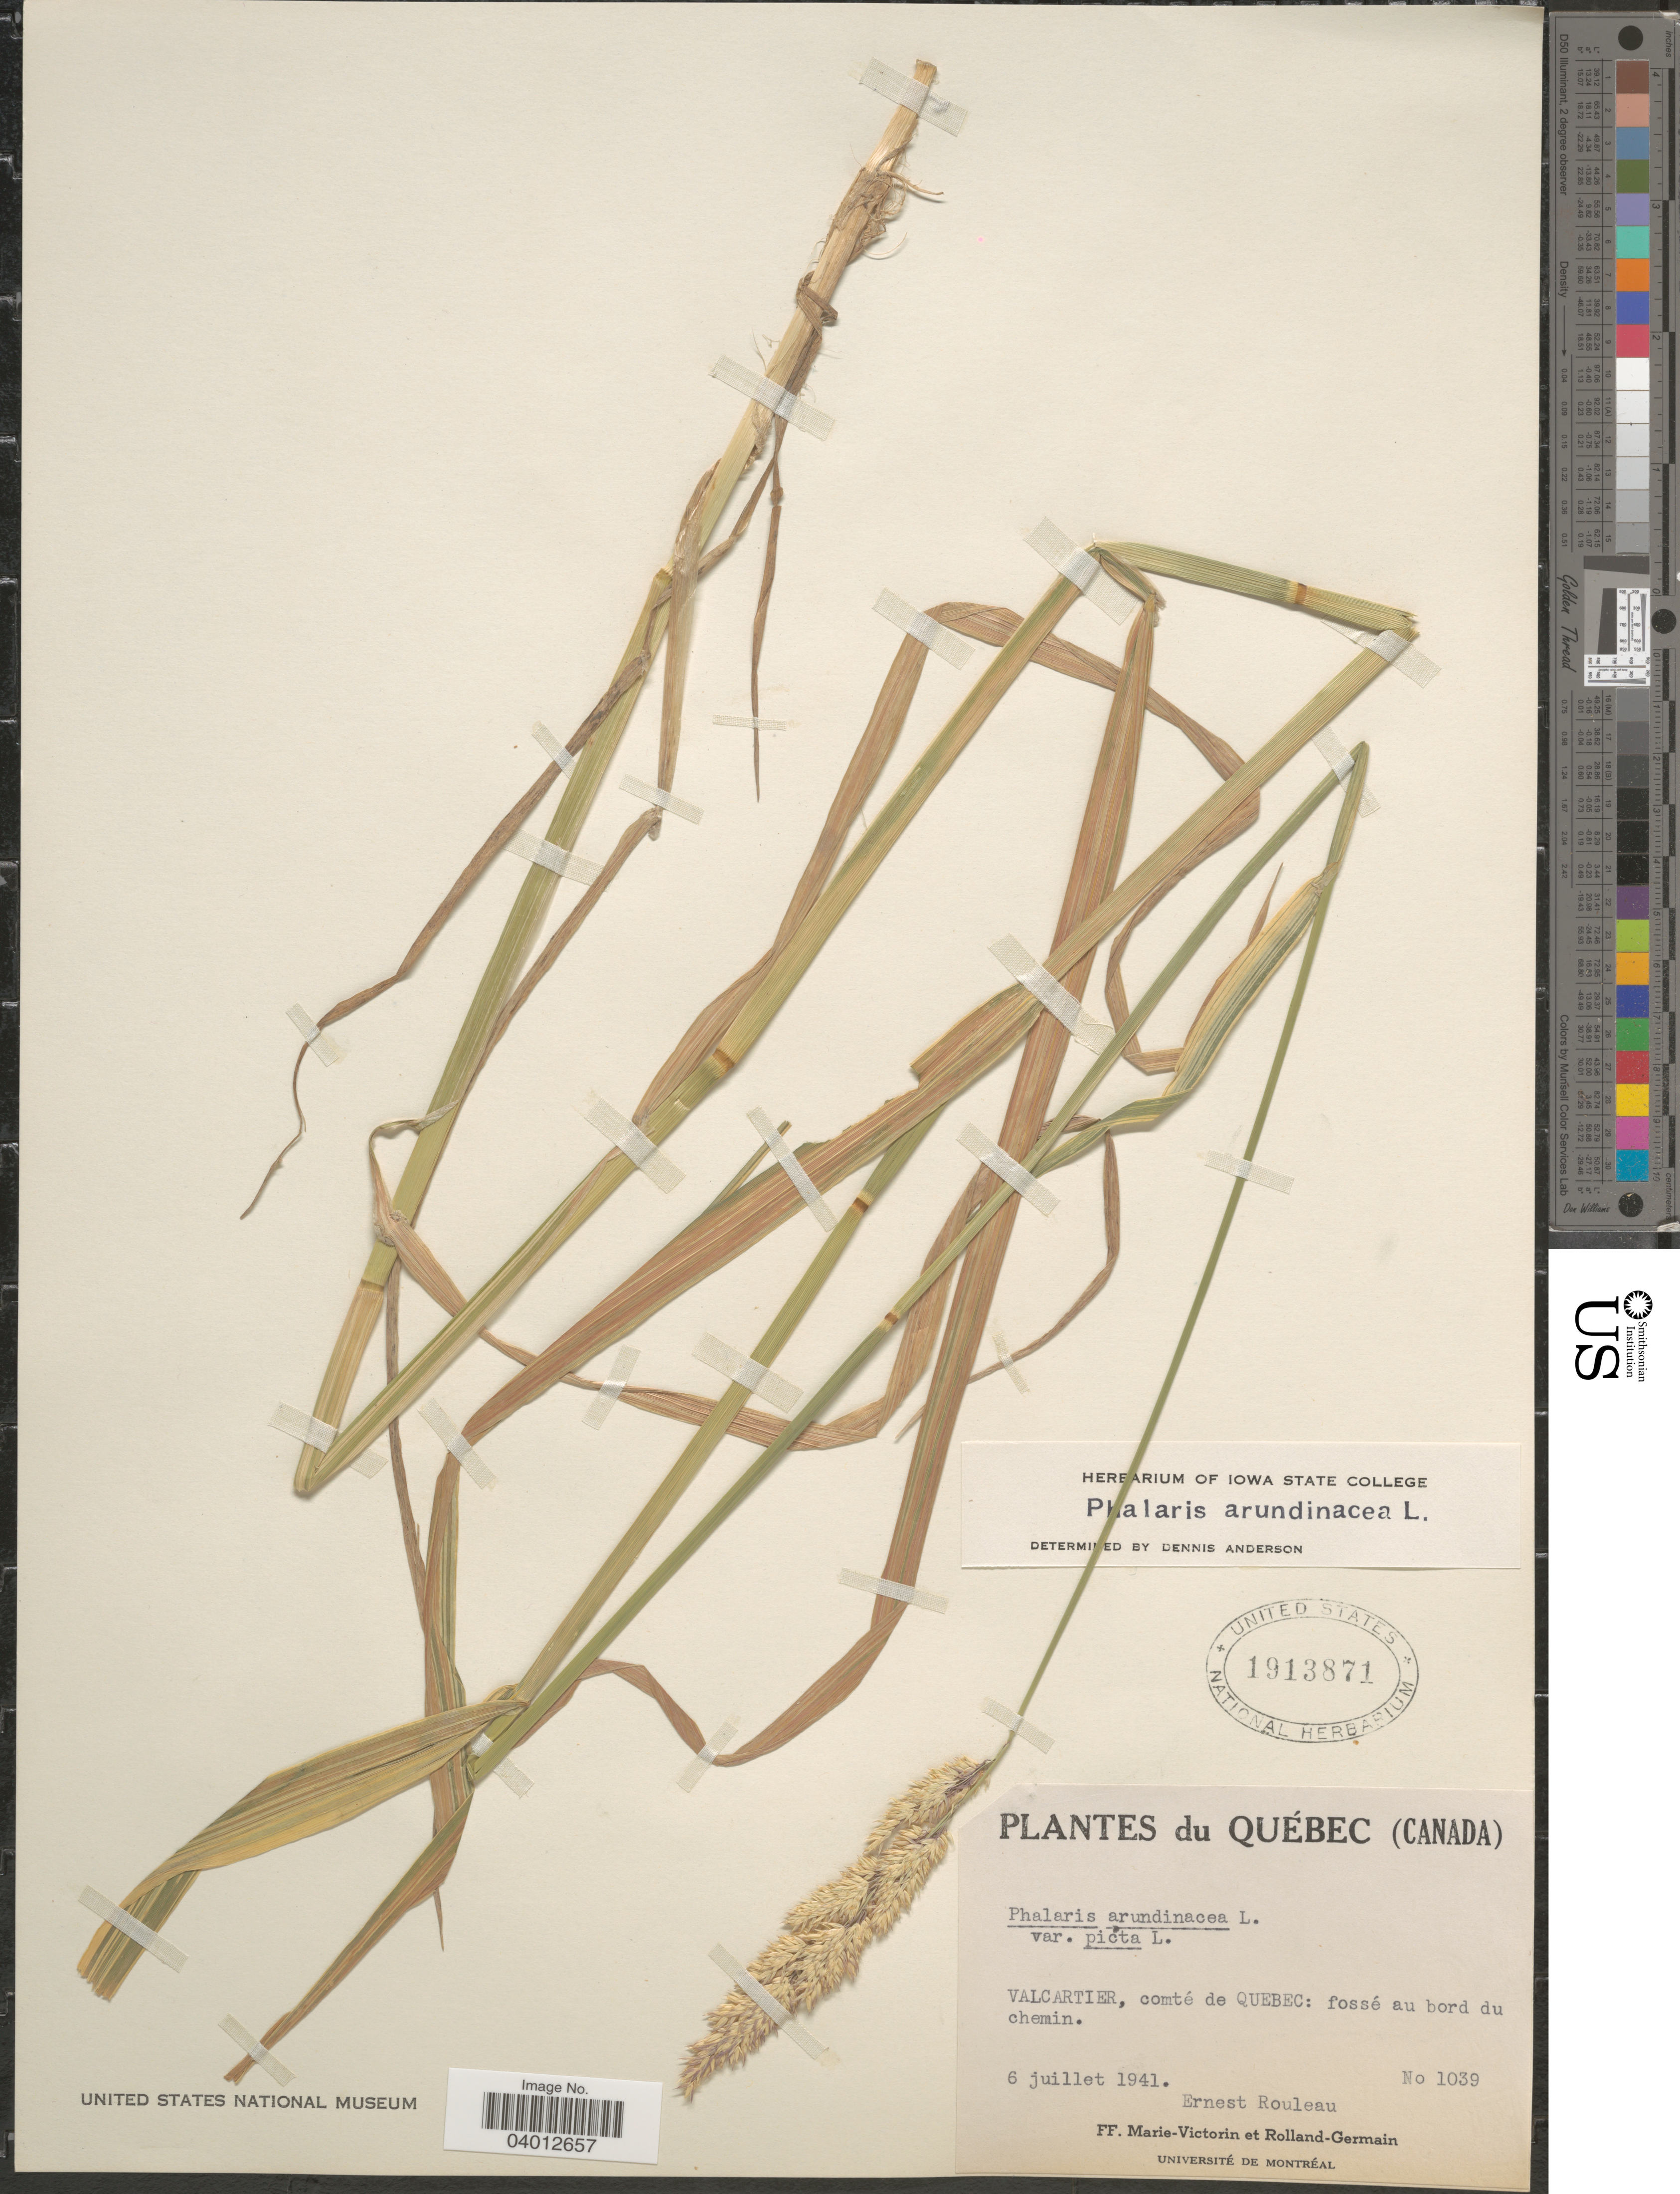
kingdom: Plantae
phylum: Tracheophyta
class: Liliopsida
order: Poales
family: Poaceae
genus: Phalaris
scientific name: Phalaris arundinacea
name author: L.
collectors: J. Rouleau, F. Marie-Victorin & Rolland-Germain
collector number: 1039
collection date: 1941-07-06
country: Canada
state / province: Quebec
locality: Valcartier, comté de Quebec.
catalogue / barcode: US 1913871